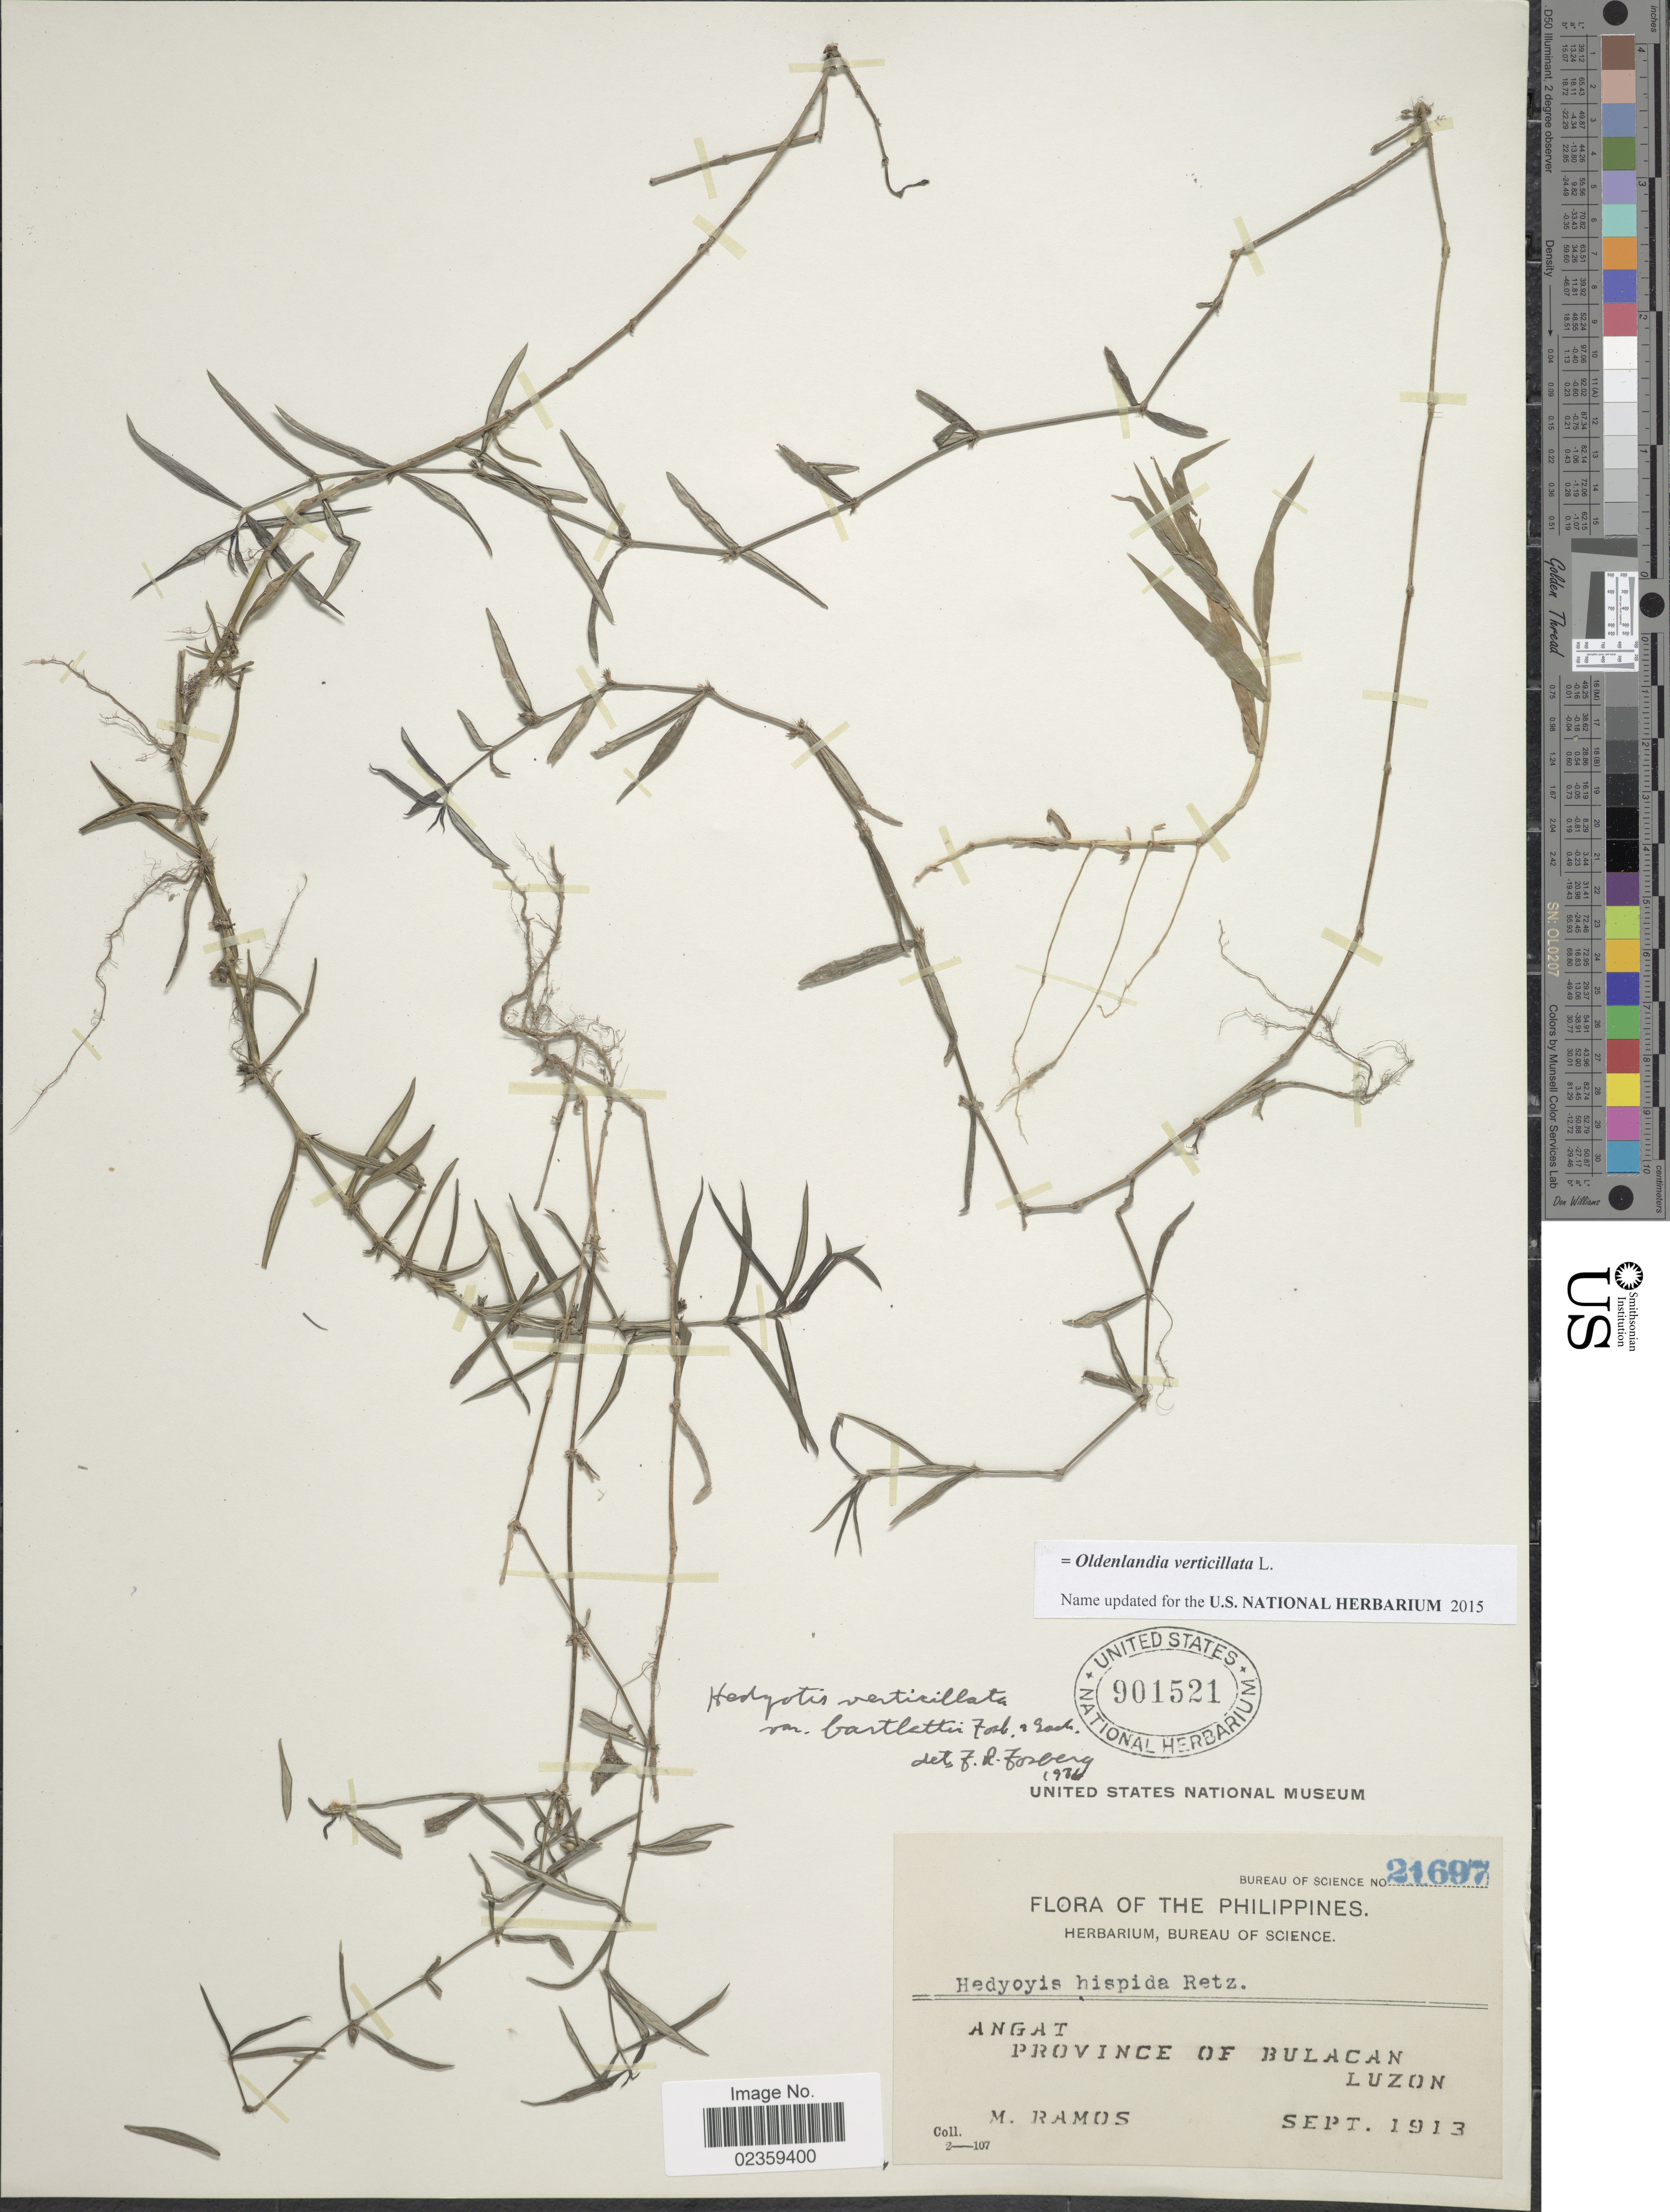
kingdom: Plantae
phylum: Tracheophyta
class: Magnoliopsida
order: Gentianales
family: Rubiaceae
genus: Oldenlandia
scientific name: Oldenlandia verticillata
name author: L.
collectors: M. Ramos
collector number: Bureau of Science 21697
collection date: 1913-09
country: Philippines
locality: Angat. Province of Bulacan. Luzon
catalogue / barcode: US 901521